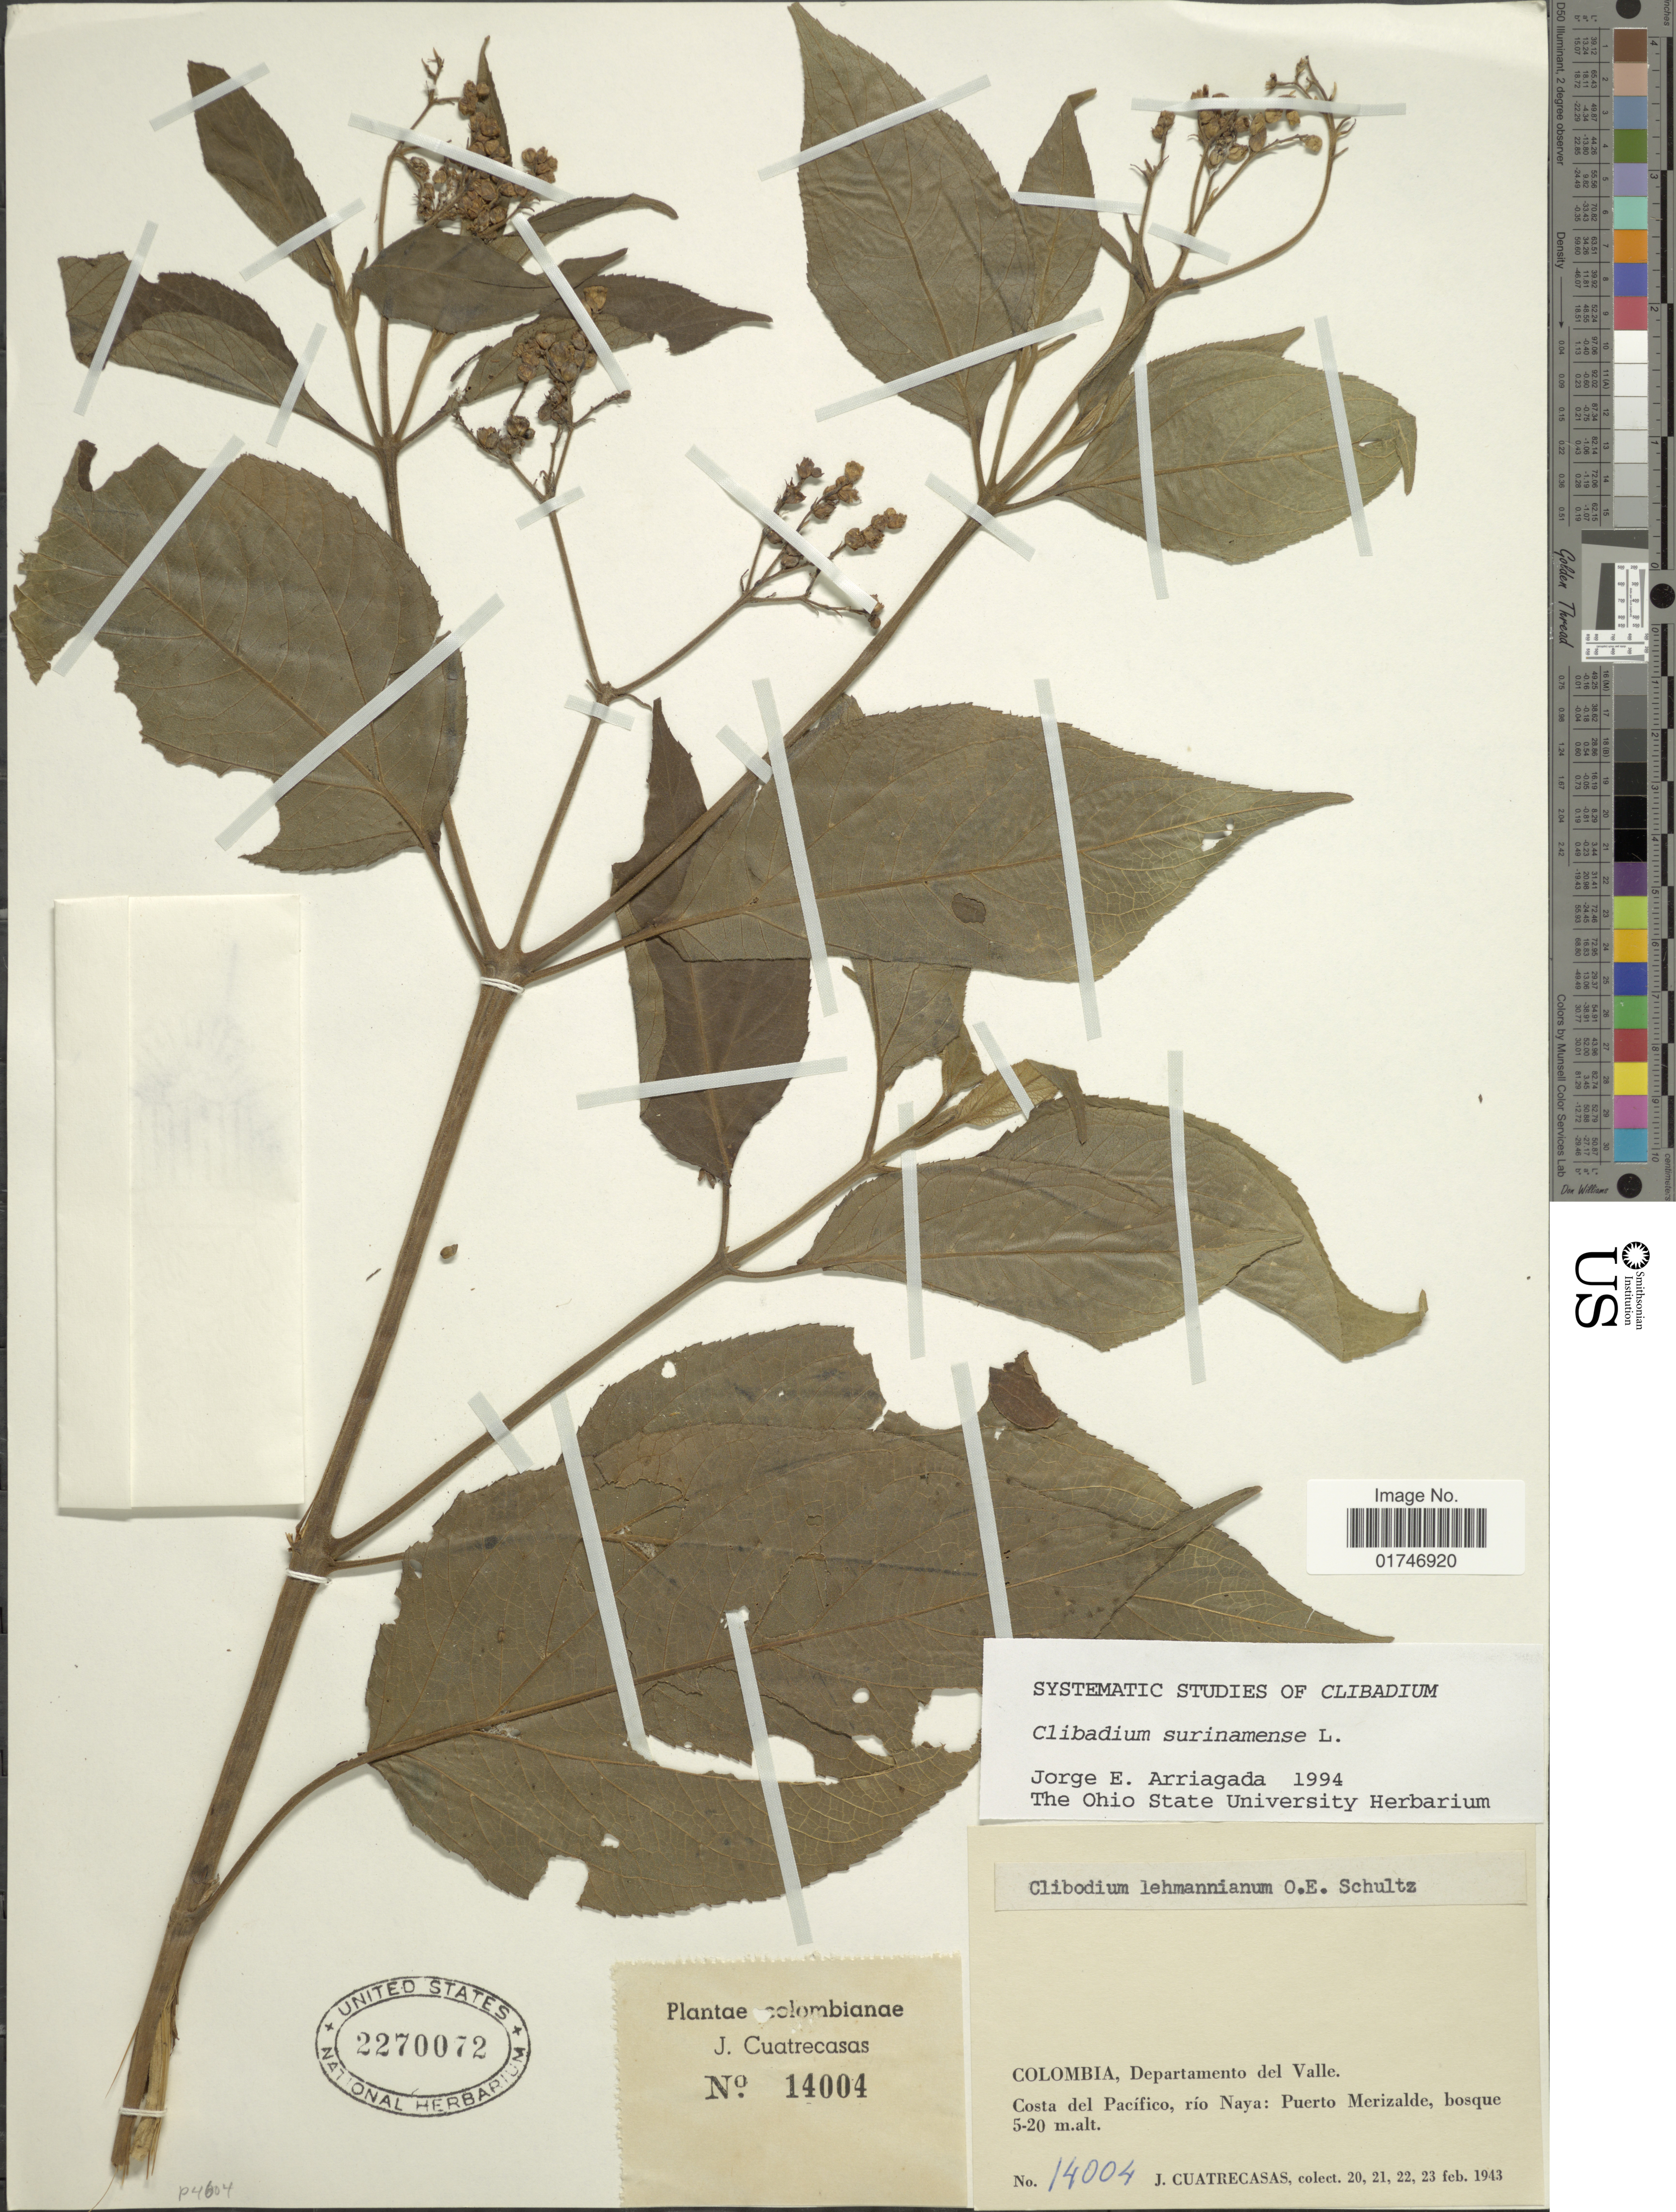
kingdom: Plantae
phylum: Tracheophyta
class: Magnoliopsida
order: Asterales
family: Asteraceae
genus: Clibadium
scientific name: Clibadium surinamense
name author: L.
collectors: J. Cuatrecasas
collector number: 14004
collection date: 1943-02-20/1943-02-23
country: Colombia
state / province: Valle del Cauca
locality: Colombia, Departamento del Valle. Costa del Pacifico, rio Naya: Puerto Merizalde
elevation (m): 5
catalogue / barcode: US 2270072